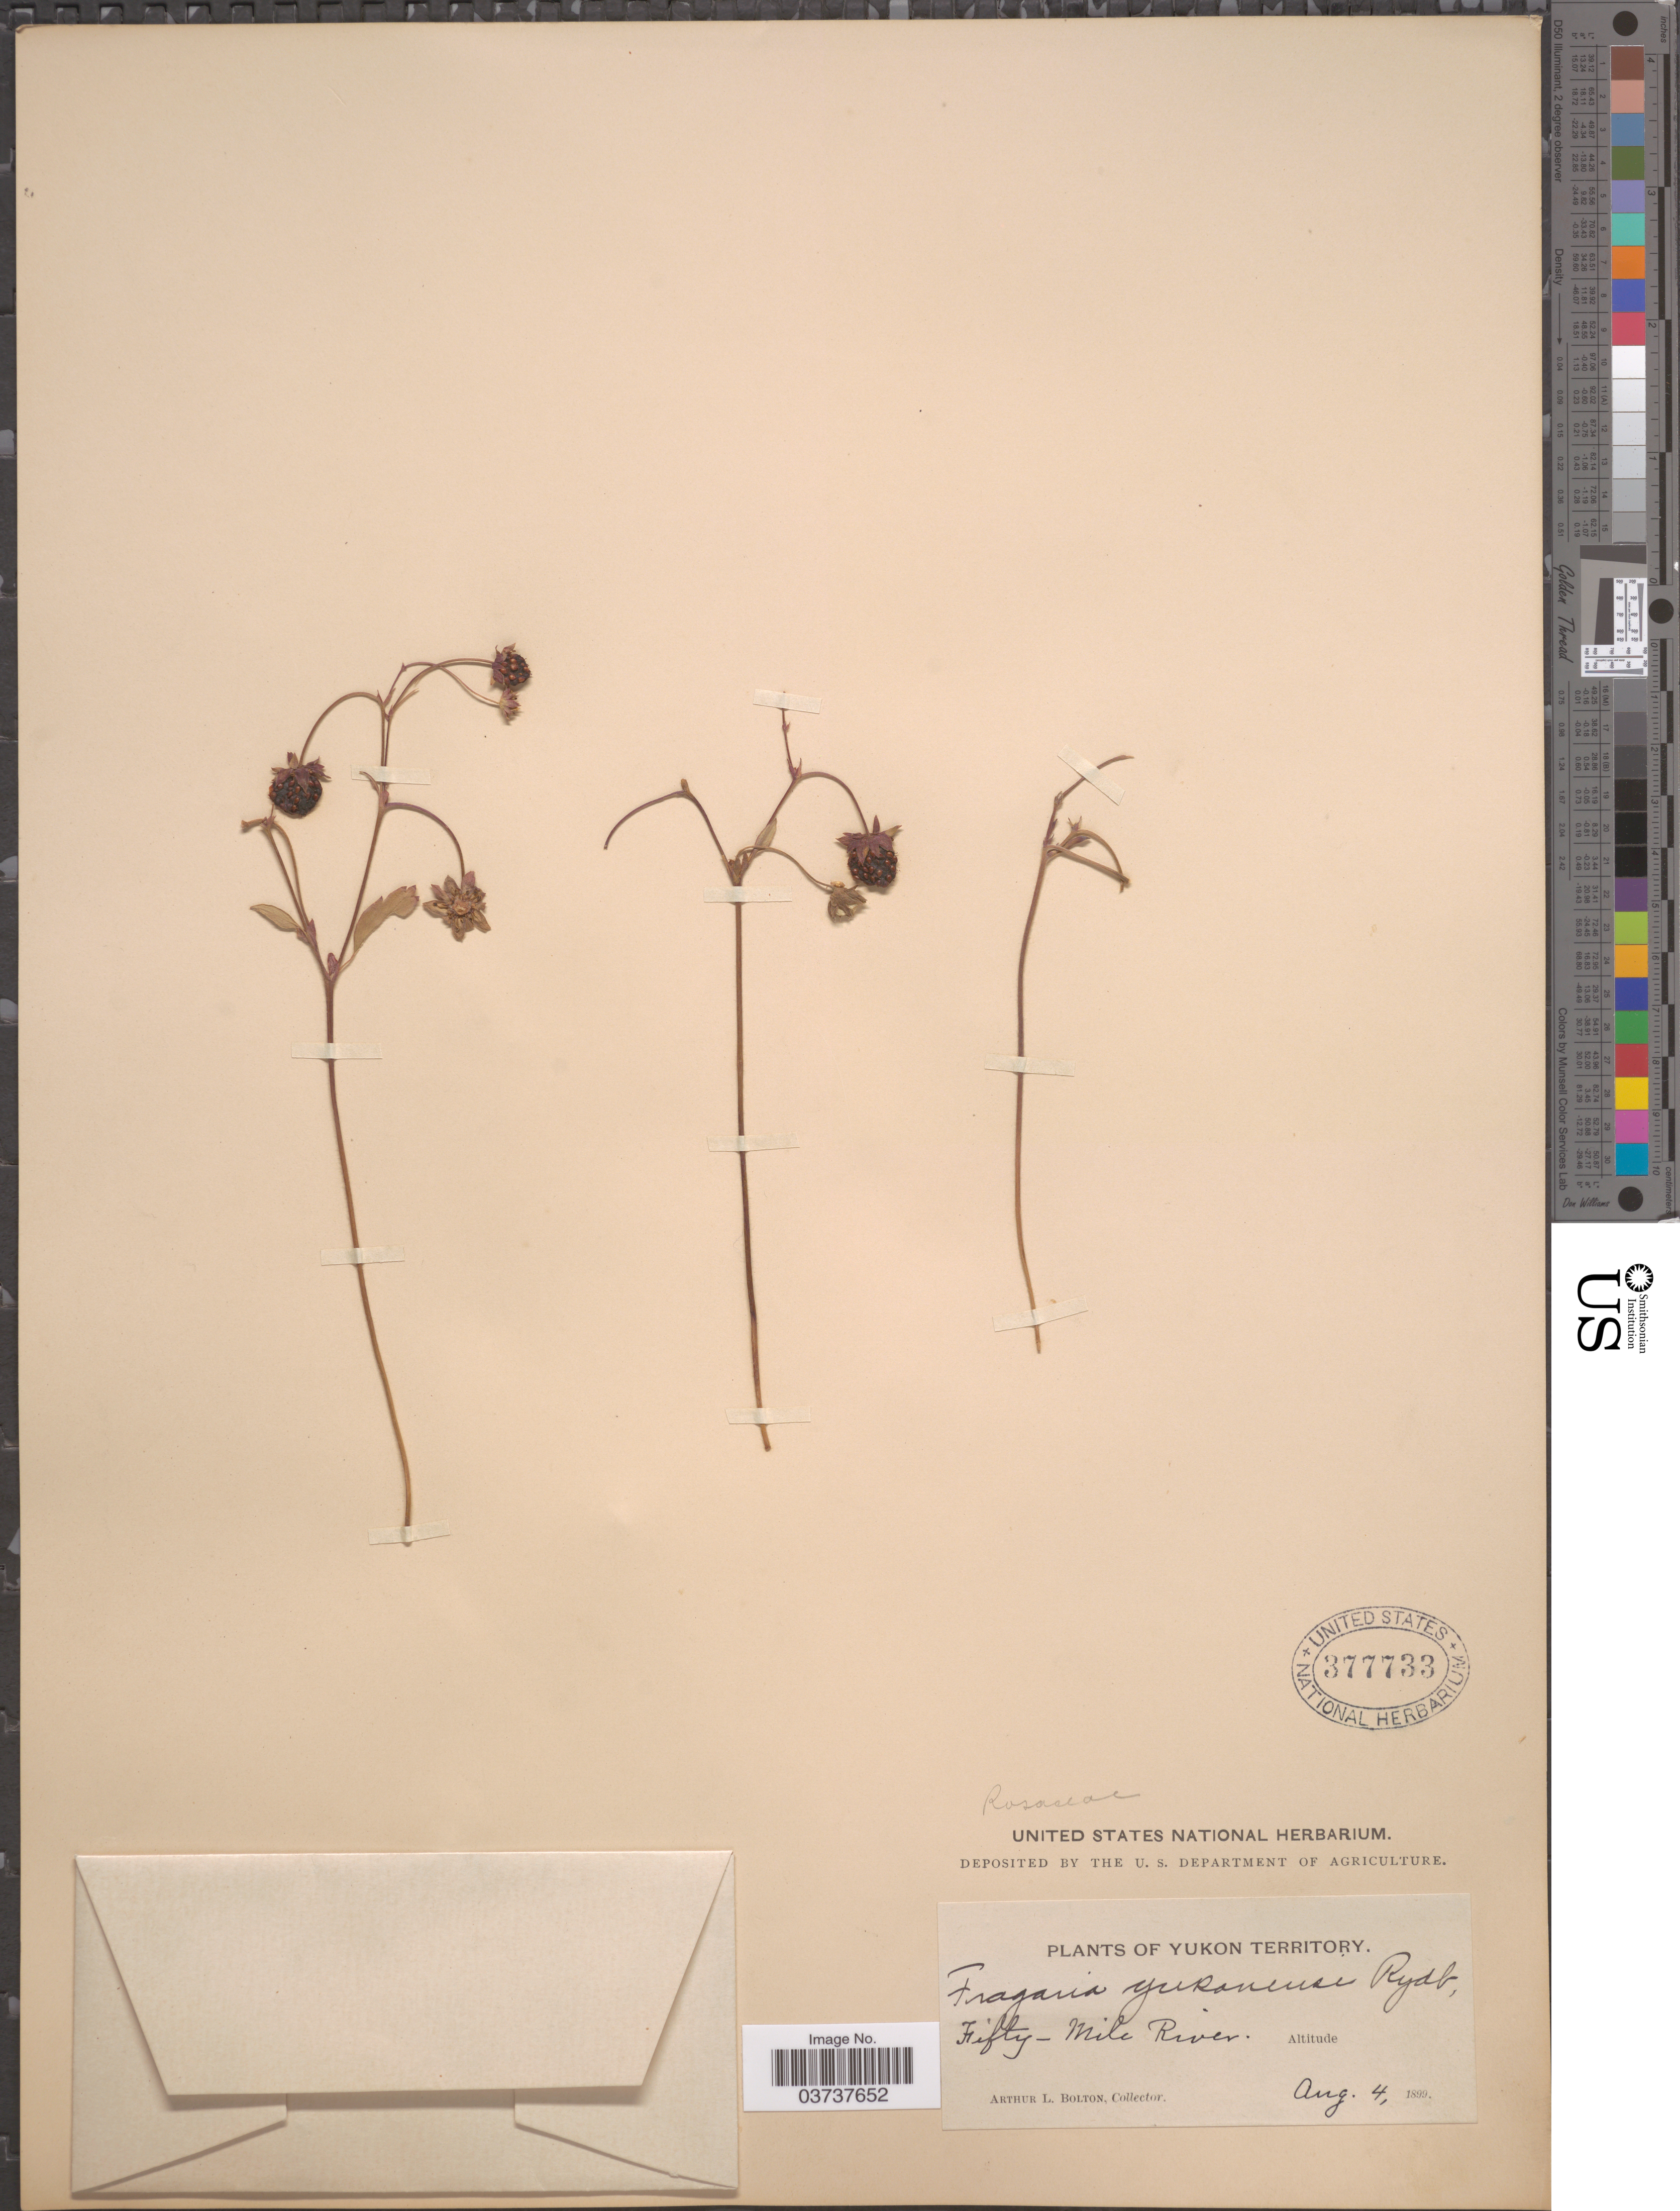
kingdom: Plantae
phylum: Tracheophyta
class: Magnoliopsida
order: Rosales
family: Rosaceae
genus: Fragaria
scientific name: Fragaria virginiana subsp. glauca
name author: (S. Watson) Staudt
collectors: A. Bolton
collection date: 1899-08-04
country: Canada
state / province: Yukon Territory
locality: Fifty-Mile River.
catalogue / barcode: US 377733